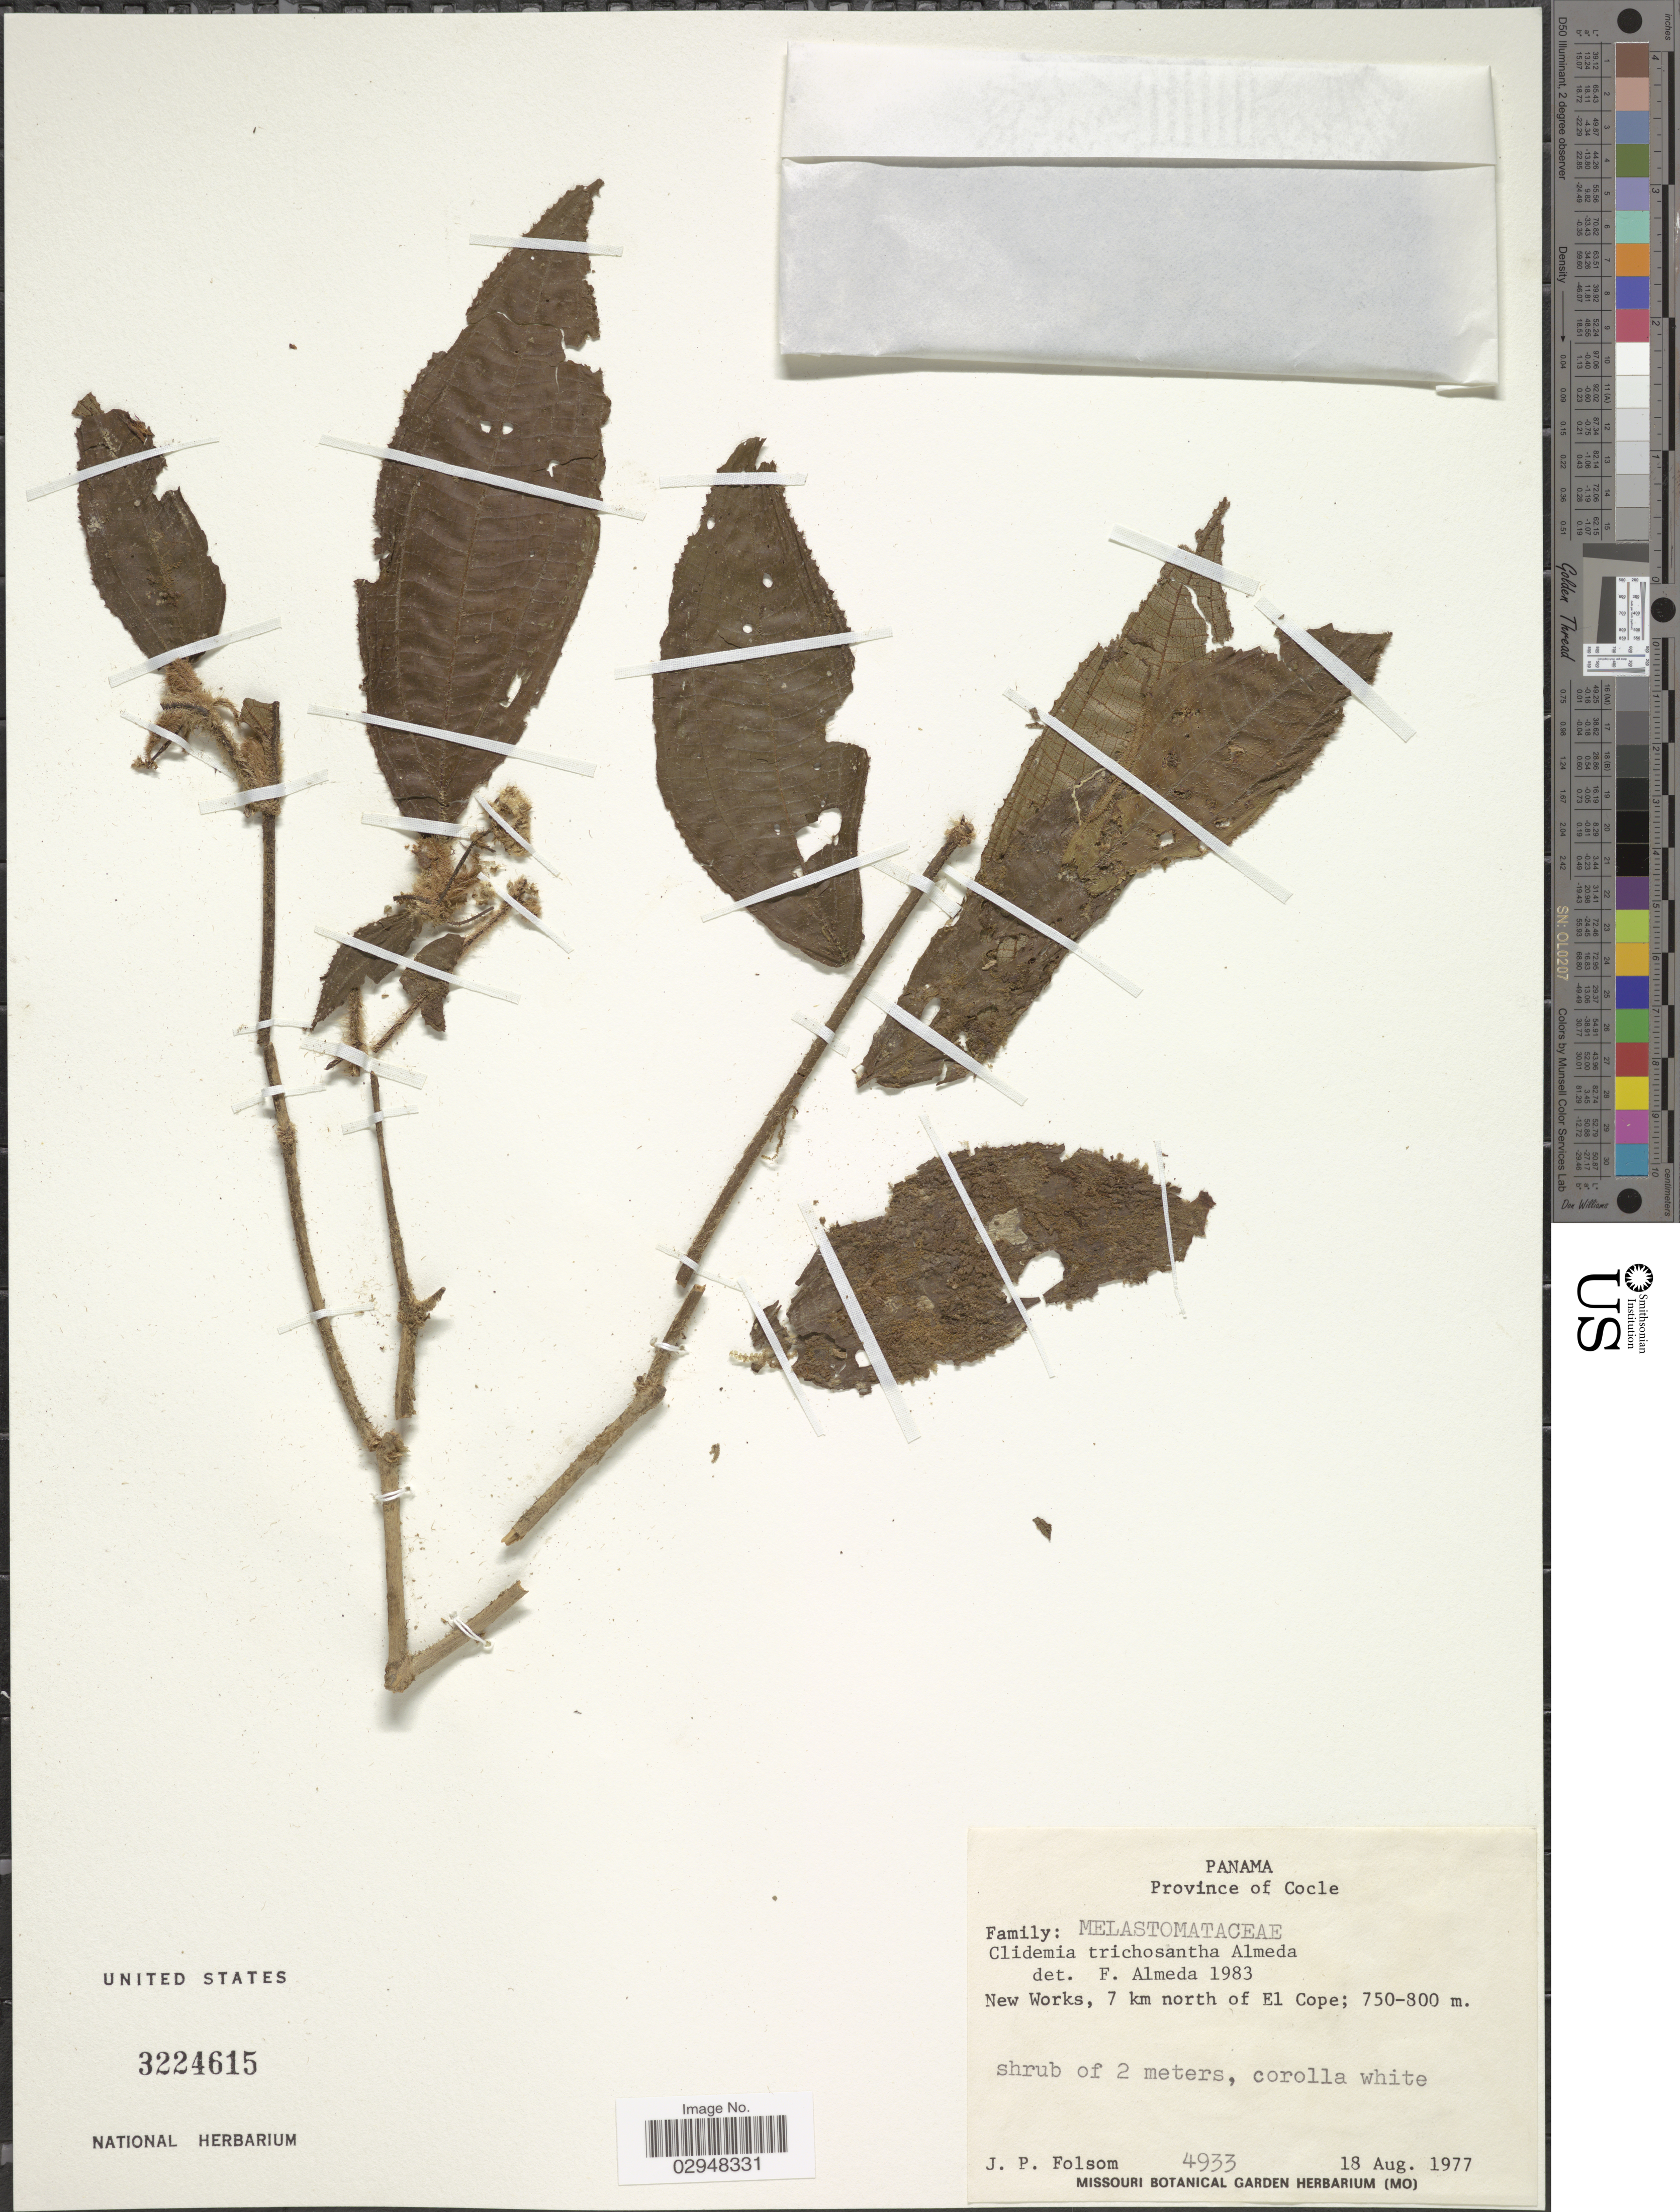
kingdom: Plantae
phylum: Tracheophyta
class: Magnoliopsida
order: Myrtales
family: Melastomataceae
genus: Clidemia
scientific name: Clidemia trichosantha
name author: Almeda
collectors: J. P. Folsom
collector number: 4933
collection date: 1977-08-18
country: Panama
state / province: Coclé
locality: New Works, 7 km north of El Cope.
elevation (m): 750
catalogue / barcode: US 3224615